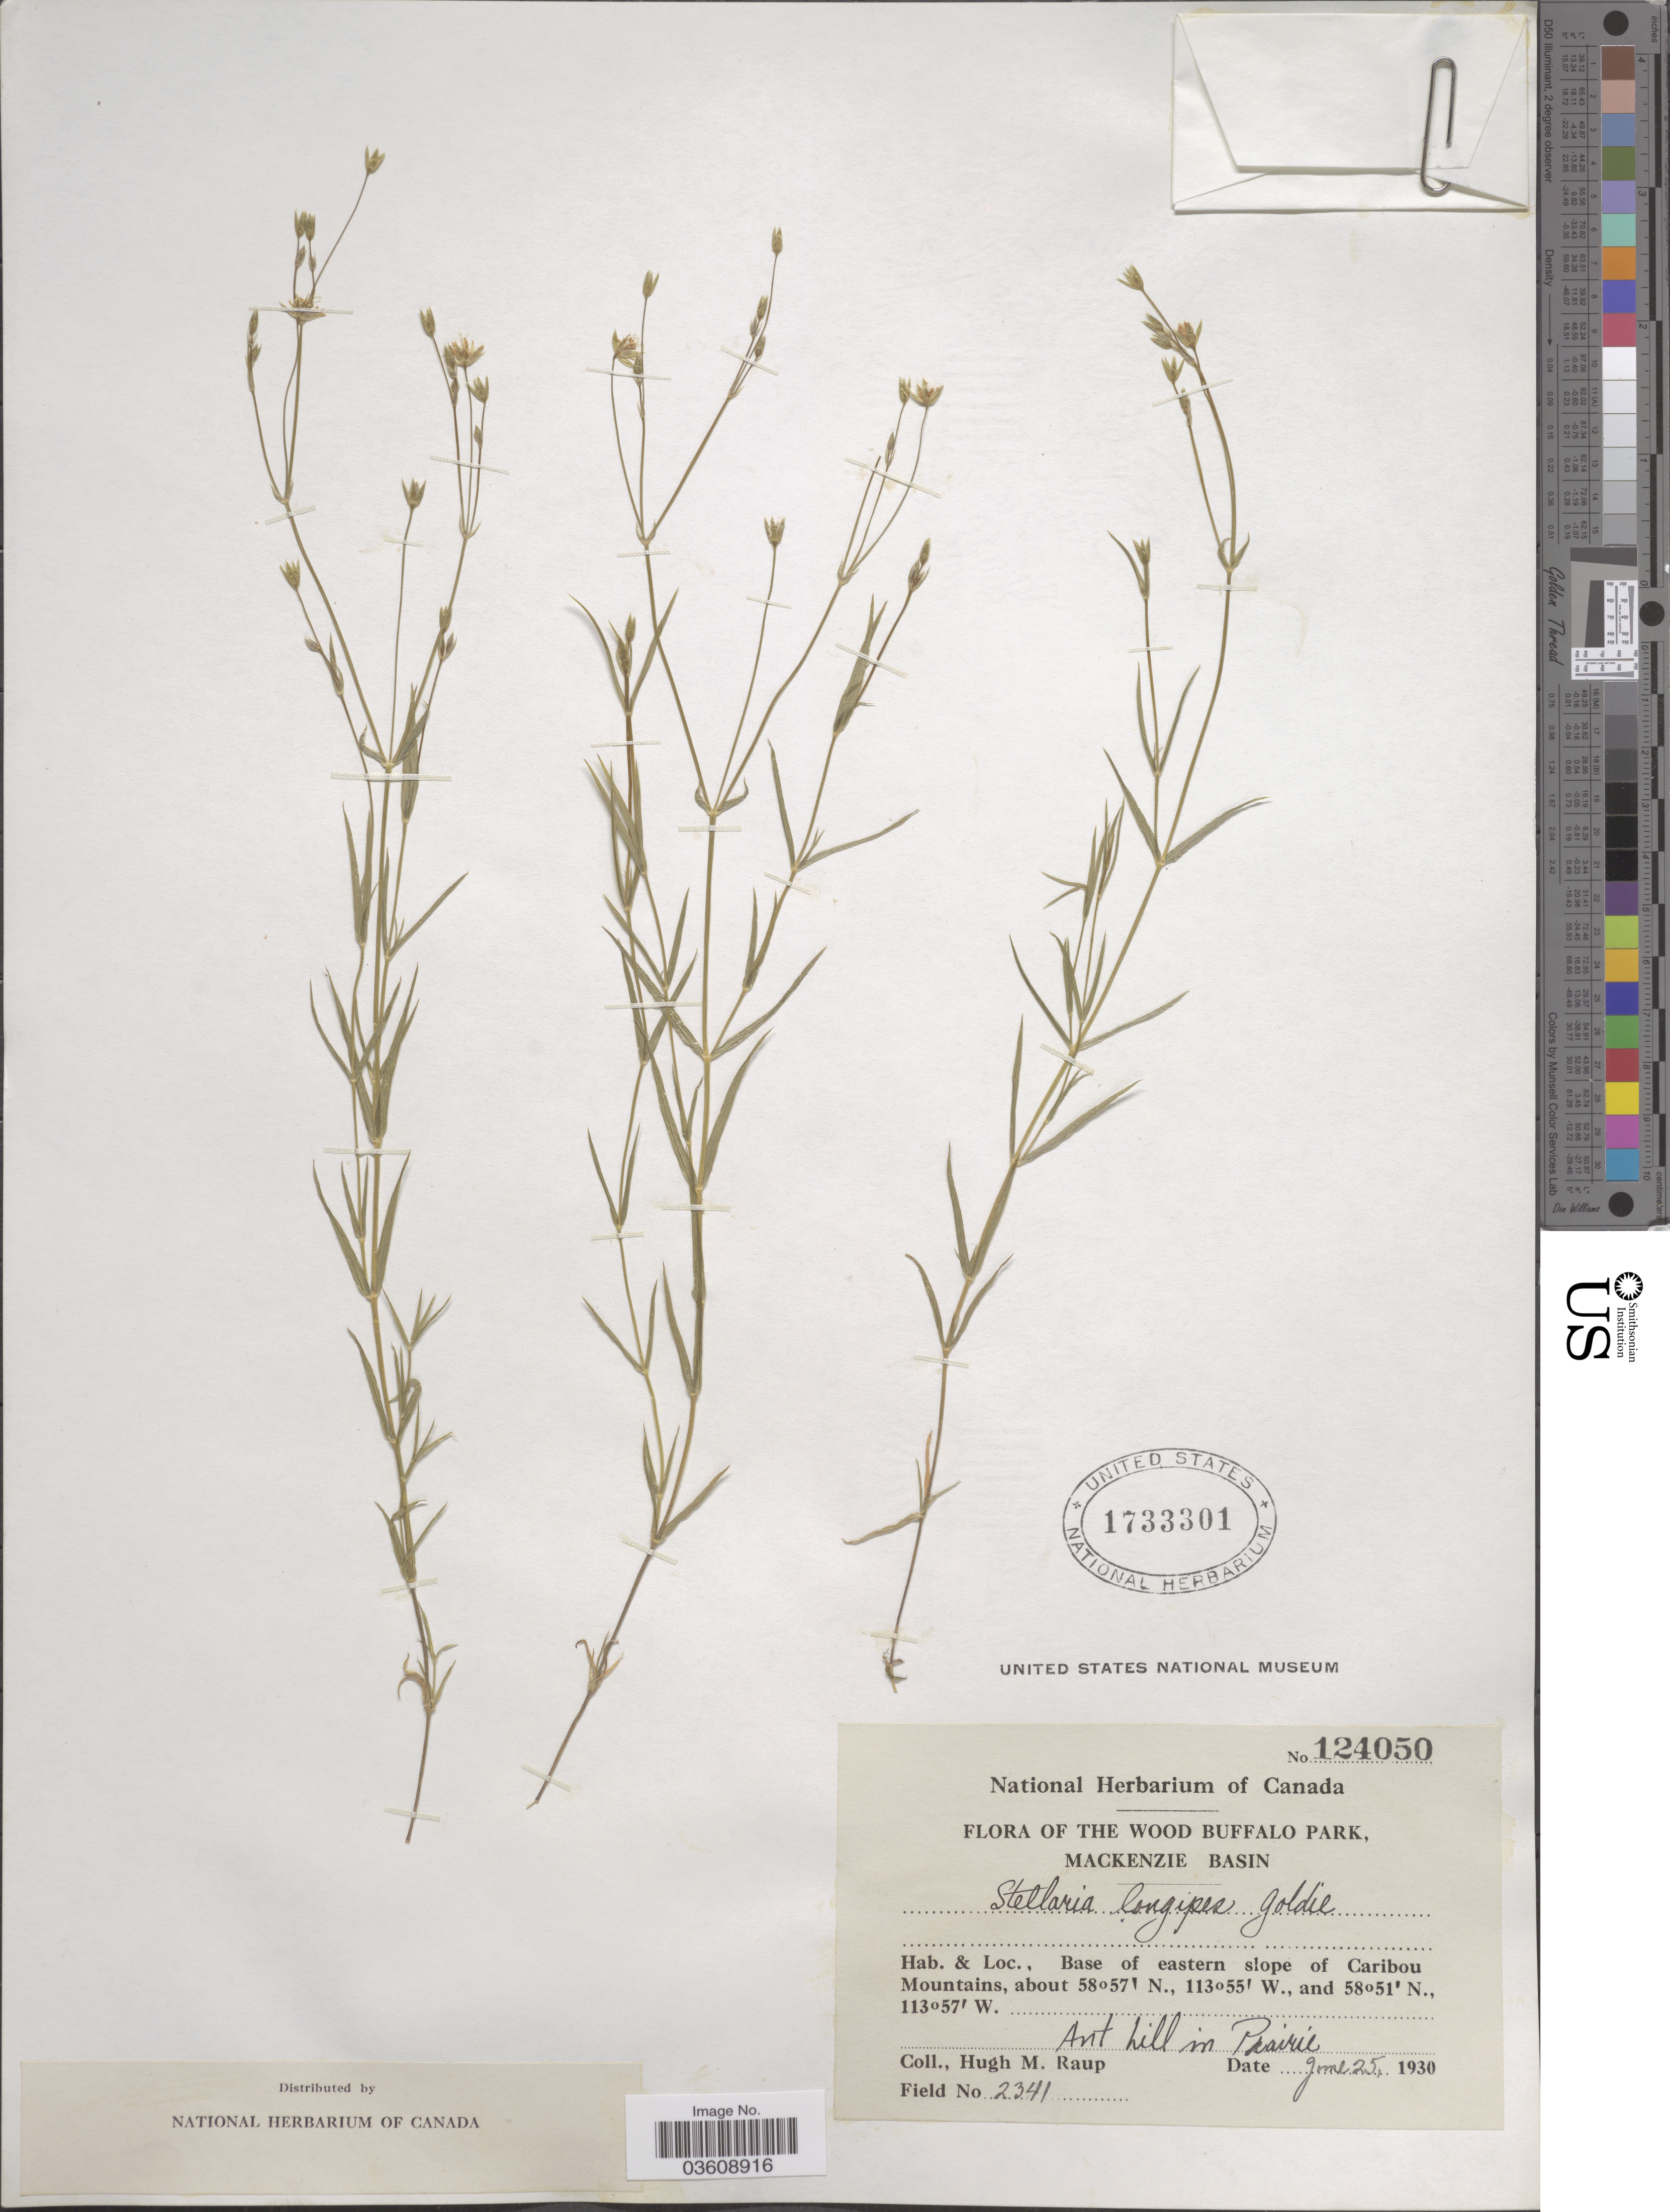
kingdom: Plantae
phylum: Tracheophyta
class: Magnoliopsida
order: Caryophyllales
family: Caryophyllaceae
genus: Stellaria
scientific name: Stellaria longipes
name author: Goldie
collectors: H. Raup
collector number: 124050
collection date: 1930-06-25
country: Canada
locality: The Wood Buffalo Park, Mackenzie Basin. Base of eastern slope of Caribou Mountains.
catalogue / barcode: US 1733301